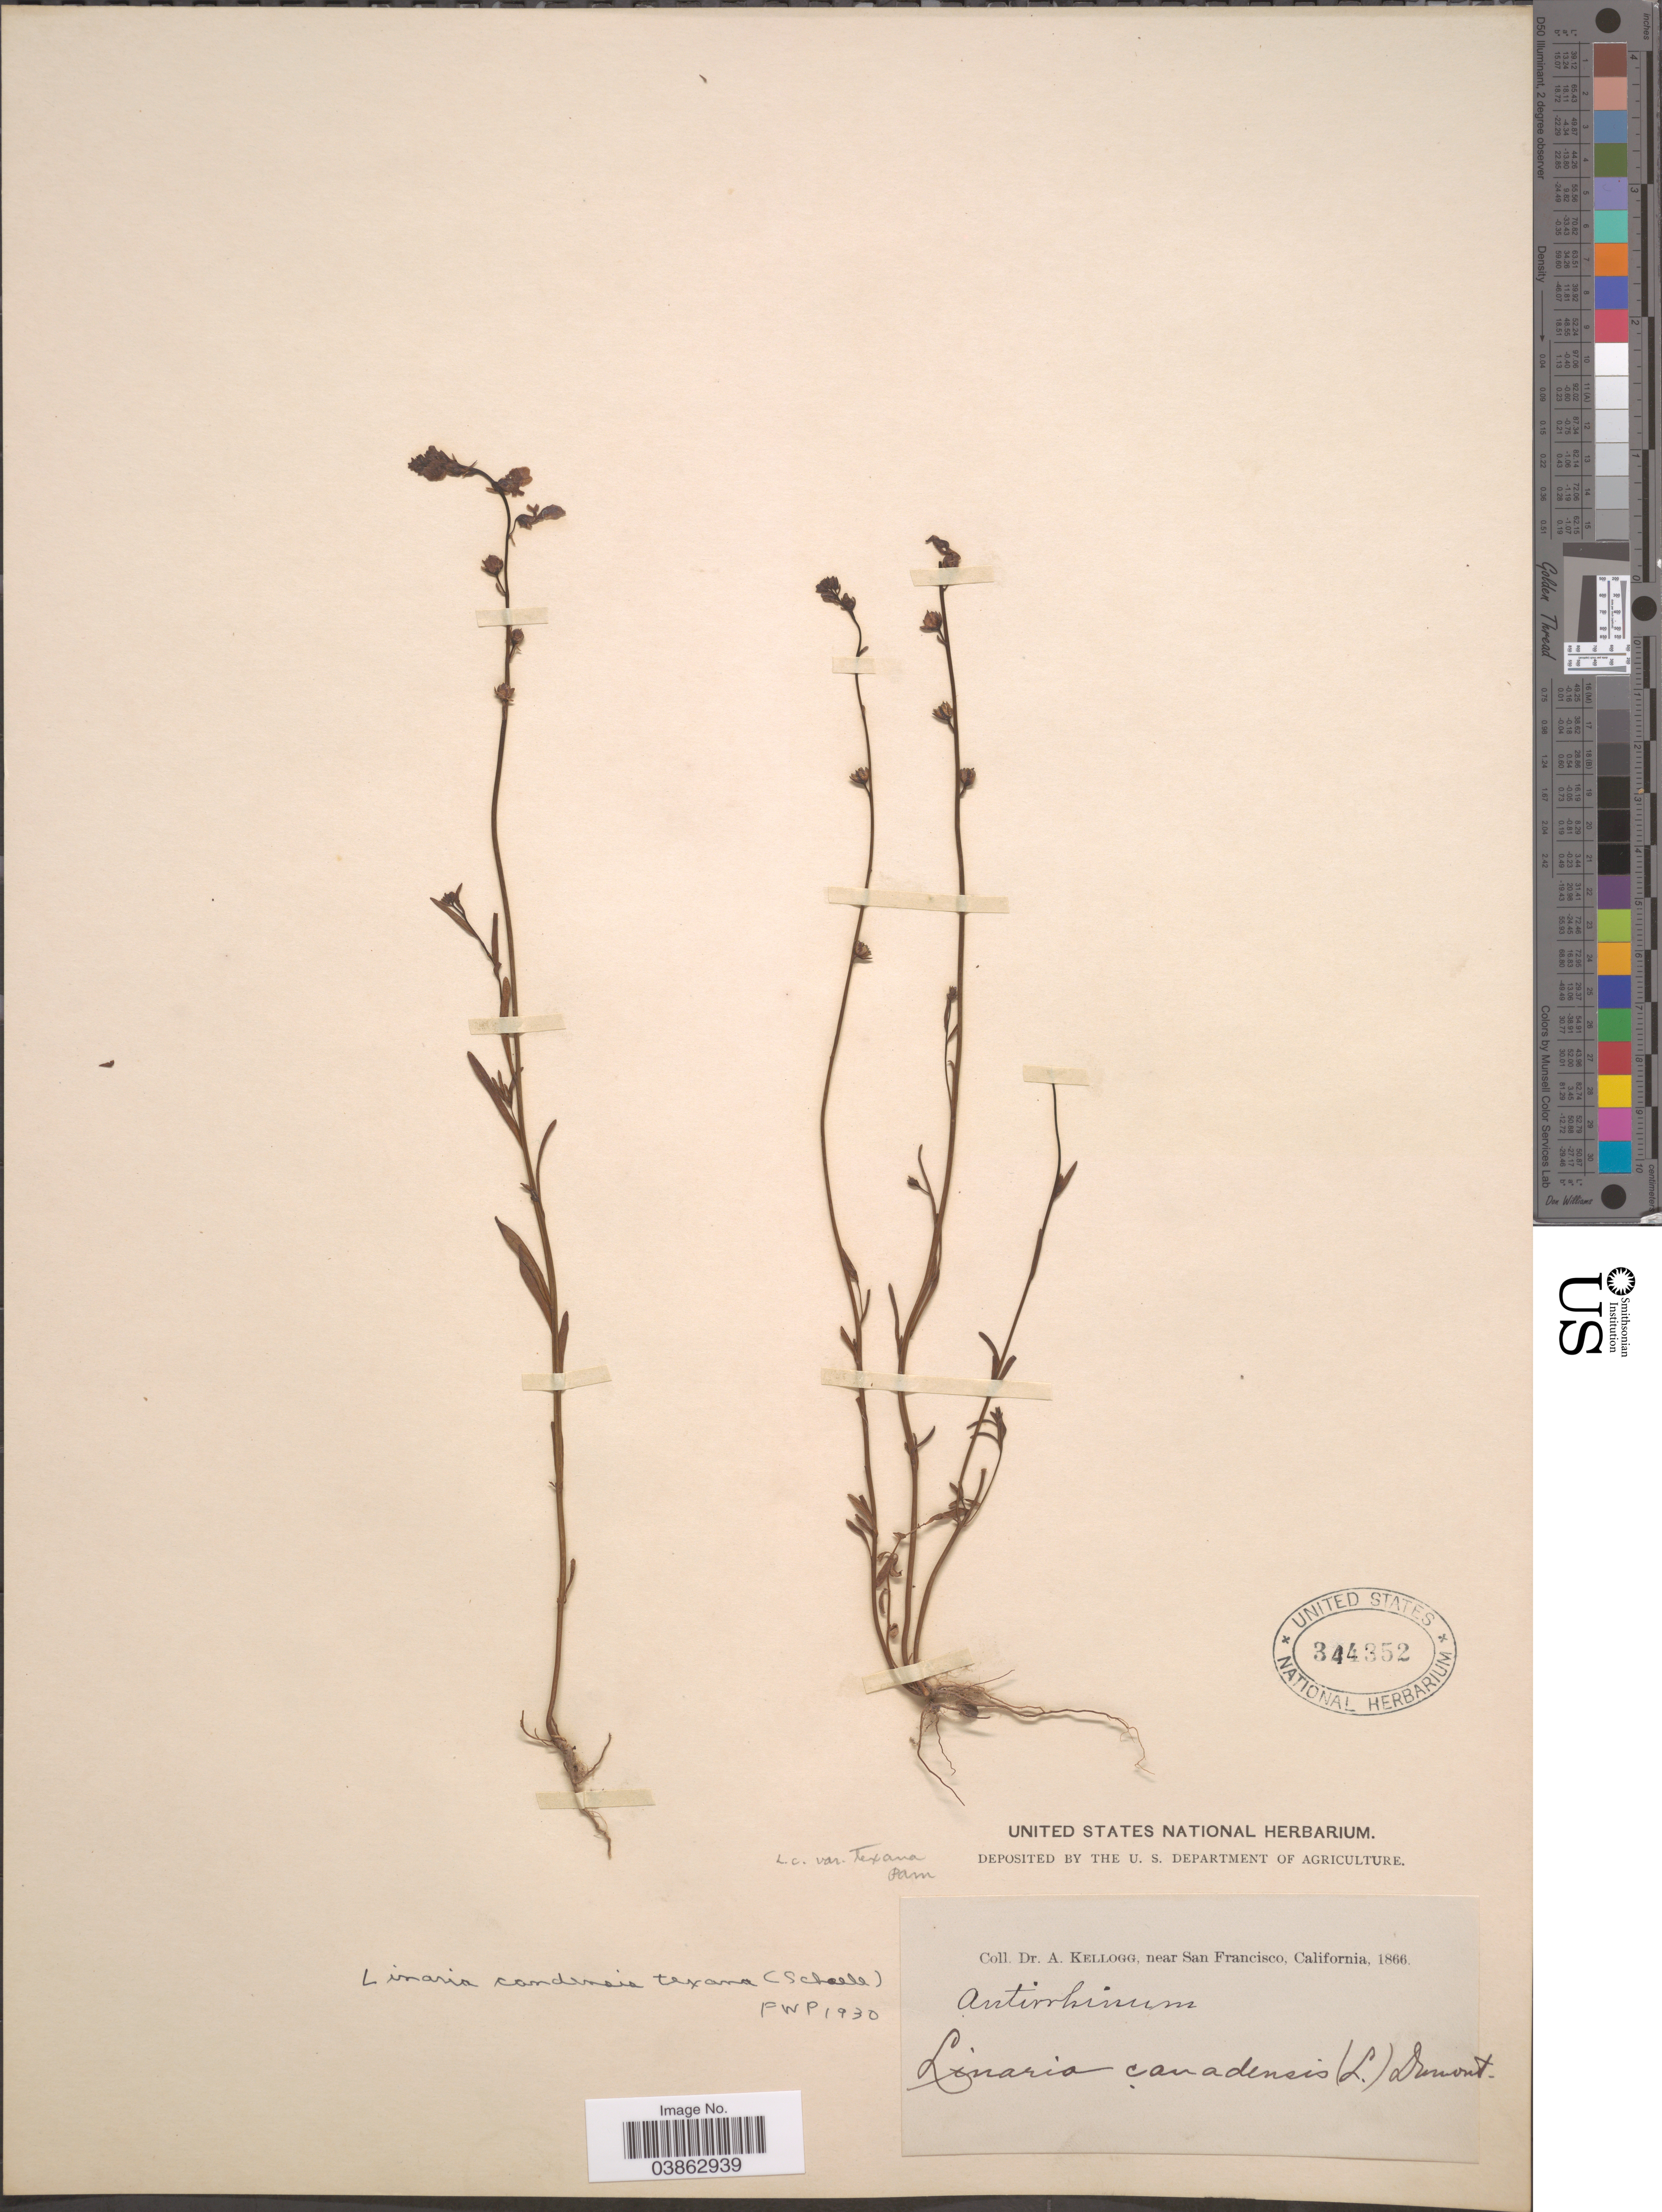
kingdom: Plantae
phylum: Tracheophyta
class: Magnoliopsida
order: Lamiales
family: Plantaginaceae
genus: Linaria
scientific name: Linaria texana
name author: Scheele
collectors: A. Kellogg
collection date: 1866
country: United States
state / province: California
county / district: San Francisco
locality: Near San Francisco.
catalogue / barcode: US 344352